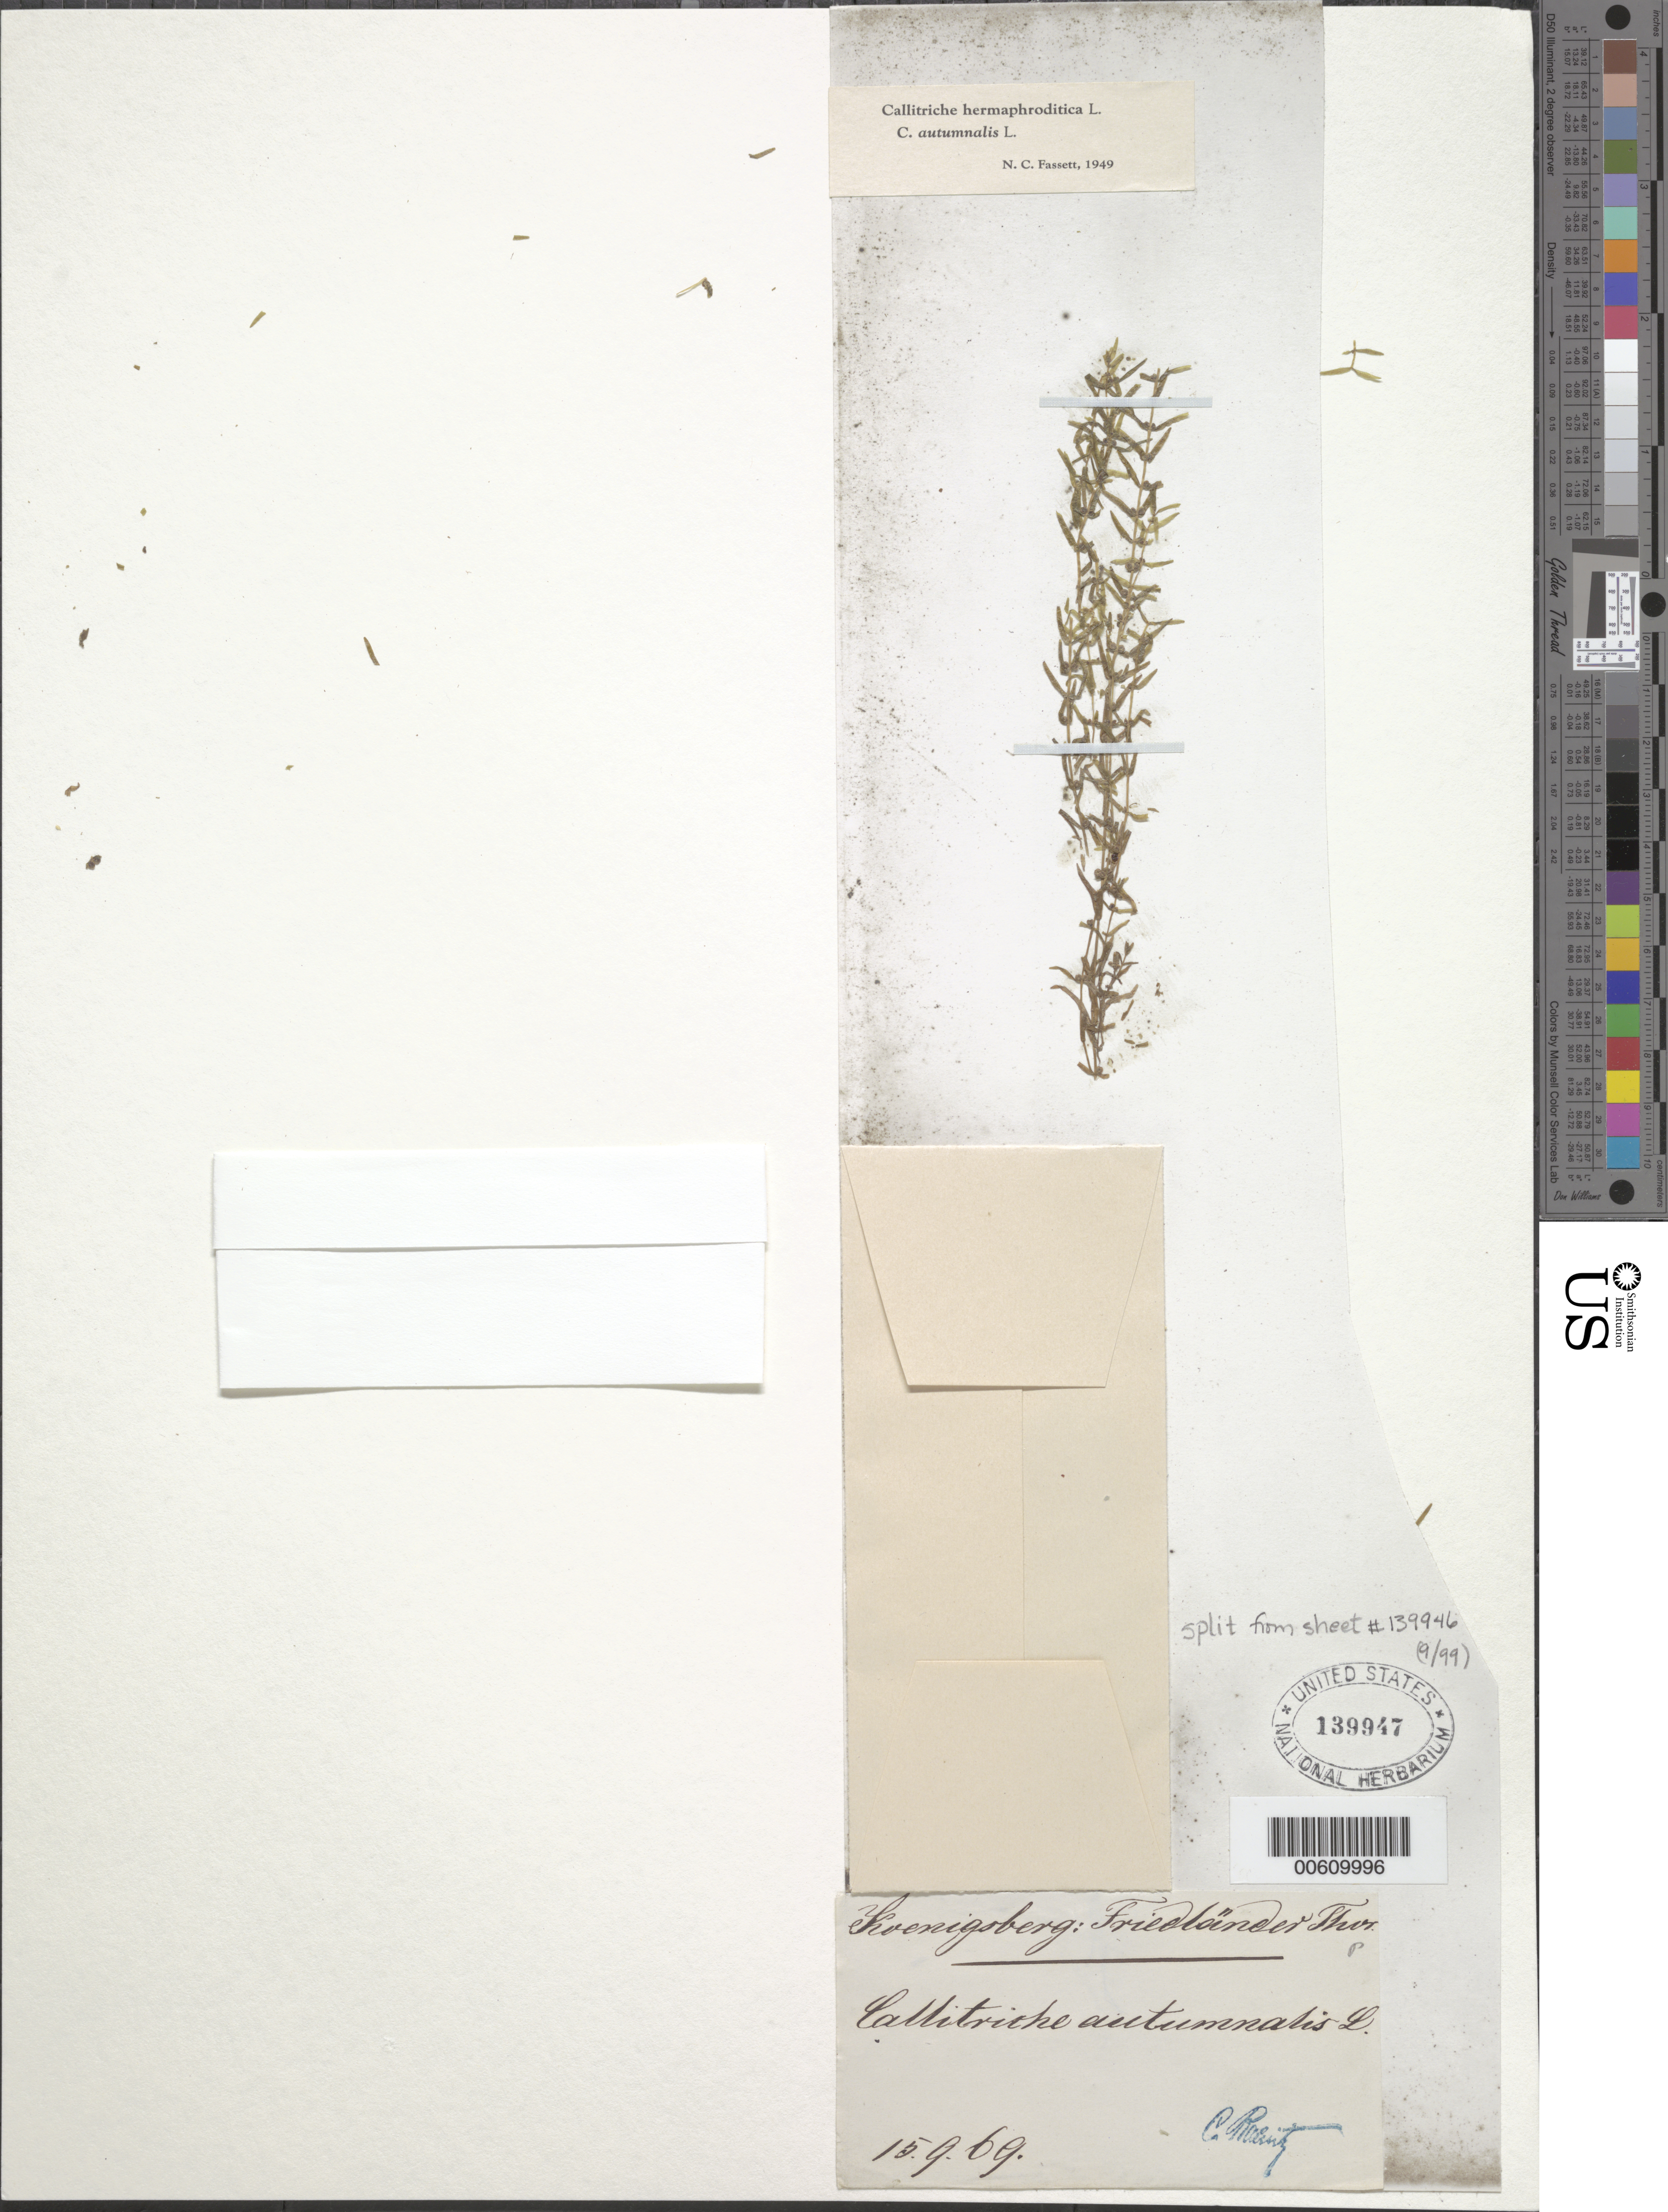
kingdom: Plantae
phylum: Tracheophyta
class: Magnoliopsida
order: Lamiales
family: Plantaginaceae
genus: Callitriche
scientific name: Callitriche hermaphrodita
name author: L.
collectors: C. G. Baenitz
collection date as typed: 15 Sep 1869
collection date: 1869-09-15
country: Germany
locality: Konigsberg, Friedlander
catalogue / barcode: US 139946